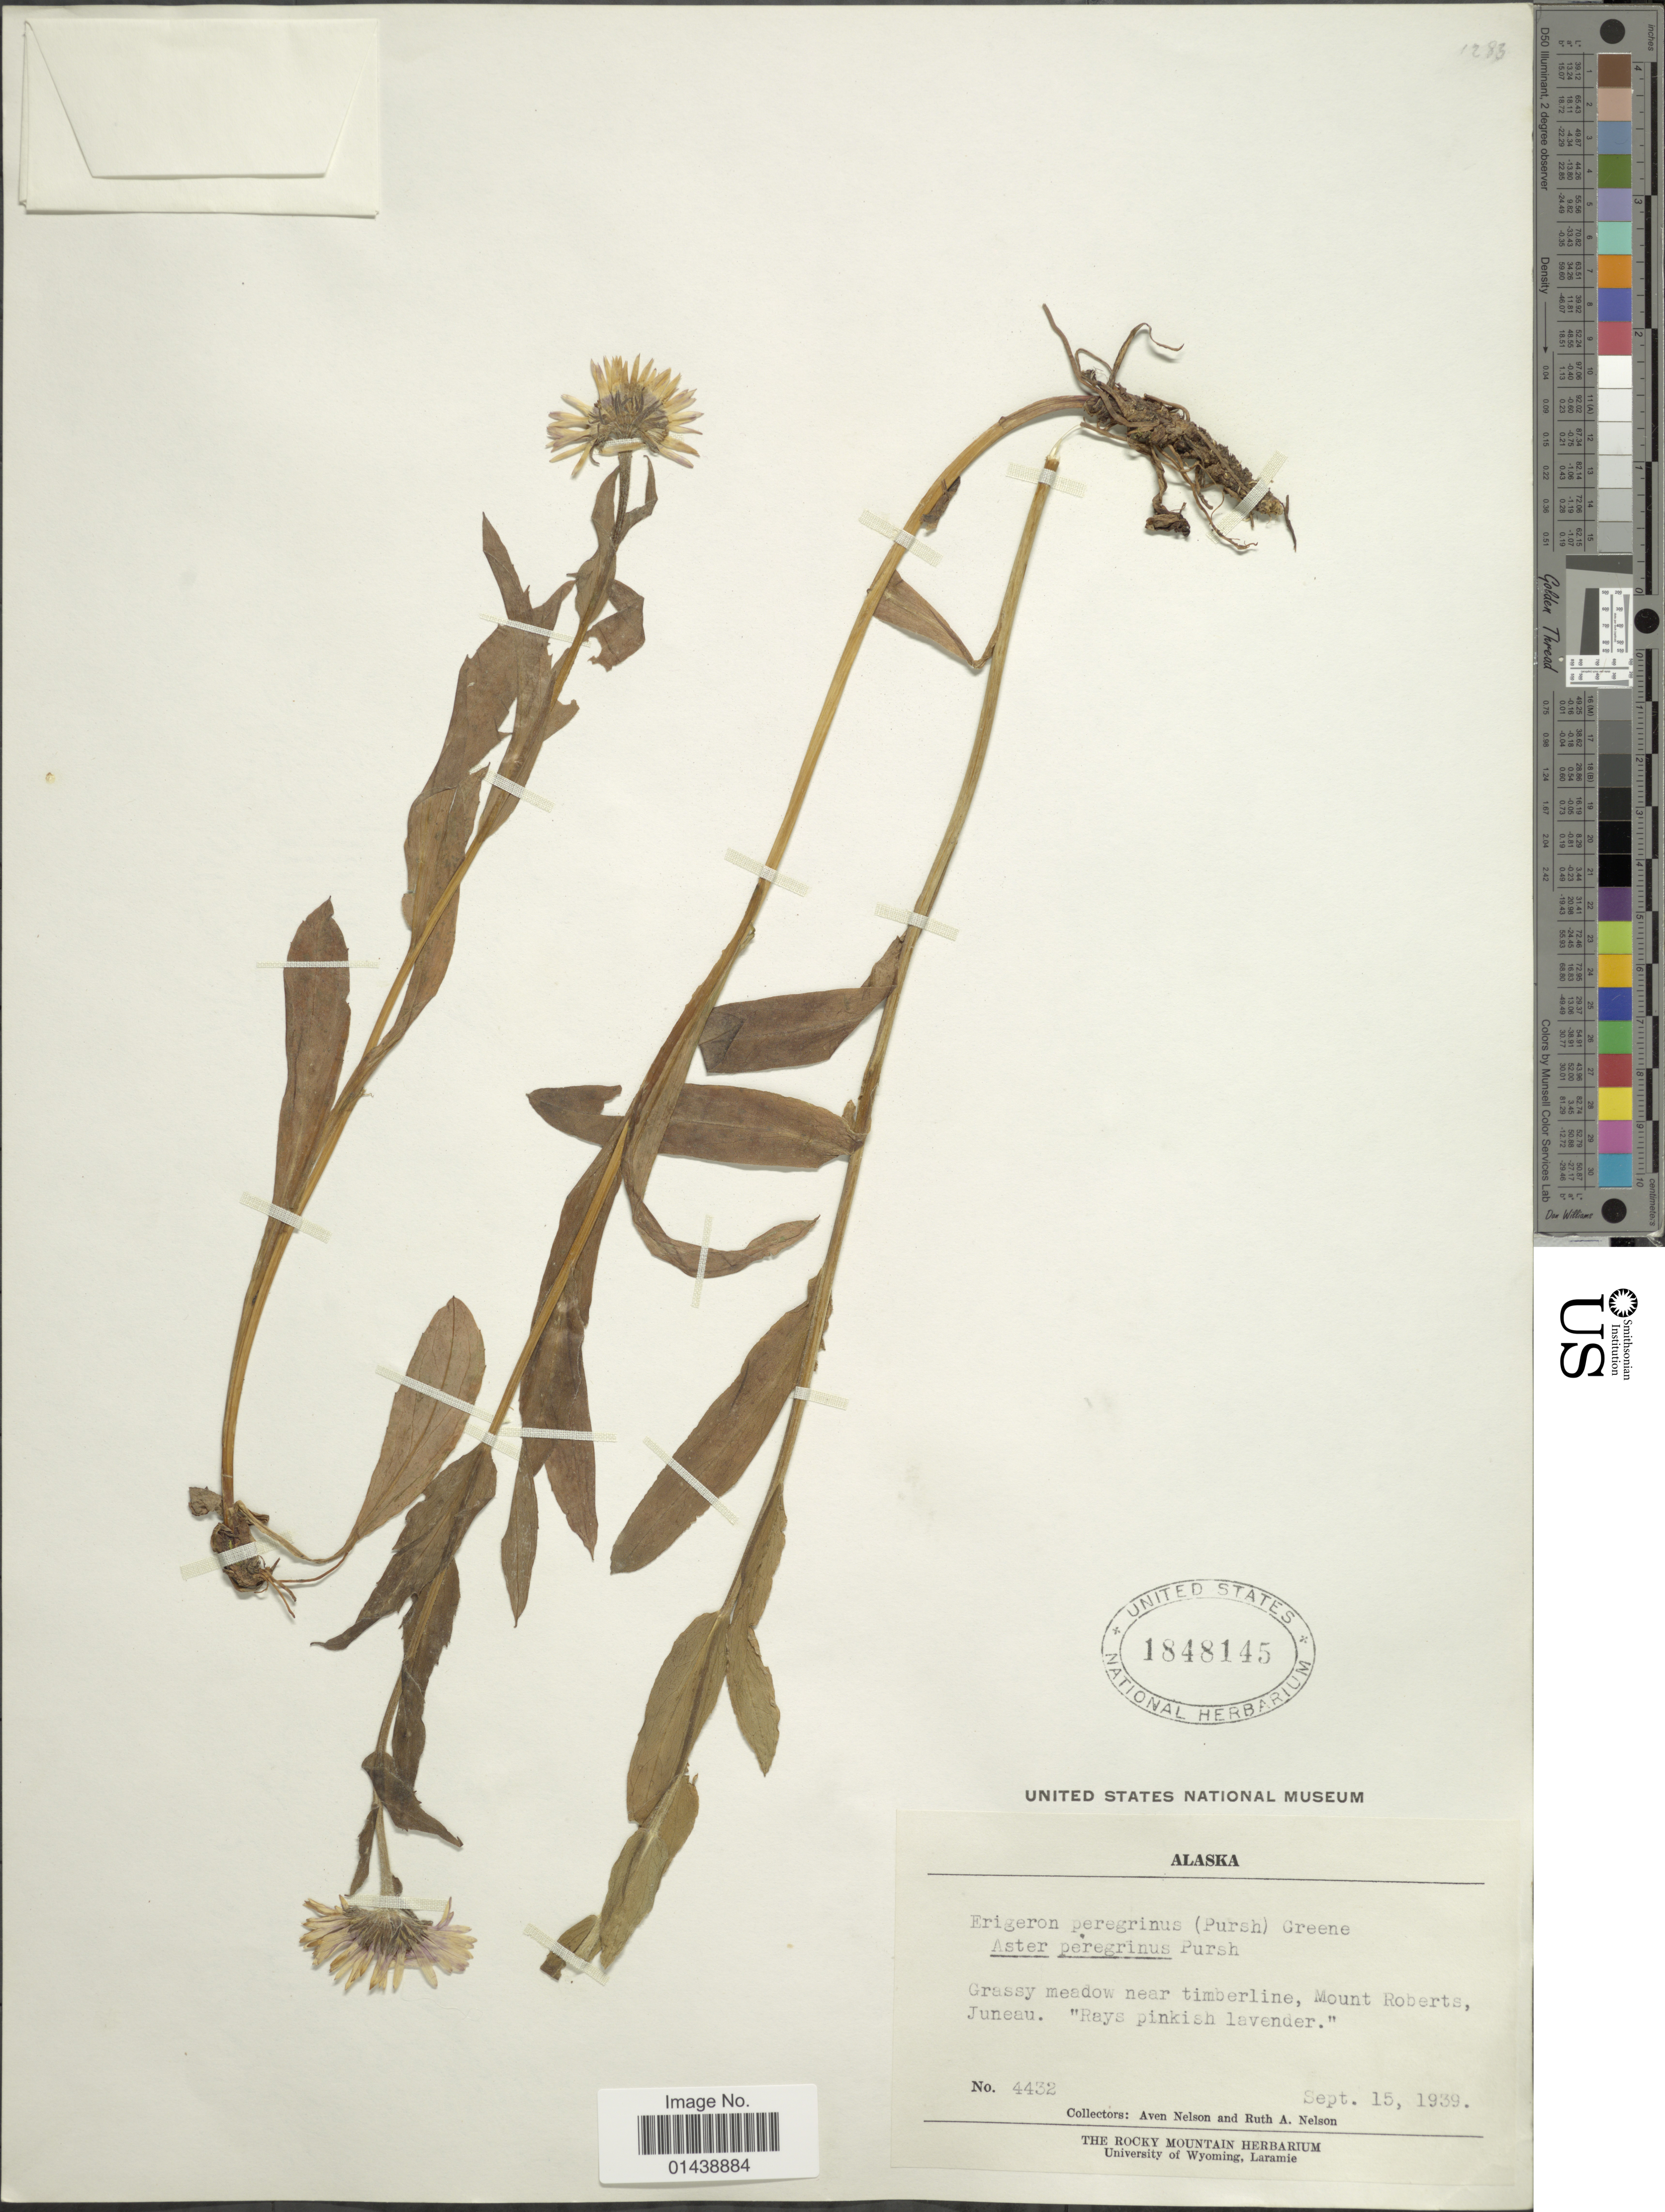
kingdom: Plantae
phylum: Tracheophyta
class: Magnoliopsida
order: Asterales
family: Asteraceae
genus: Erigeron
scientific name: Erigeron peregrinus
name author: (Banks ex Pursh) Greene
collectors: A. Nelson & R. A. Nelson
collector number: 4432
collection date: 1939-09-15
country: United States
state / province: Alaska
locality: Near timberline, Mount Roberts, Juneau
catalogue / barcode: US 1848145